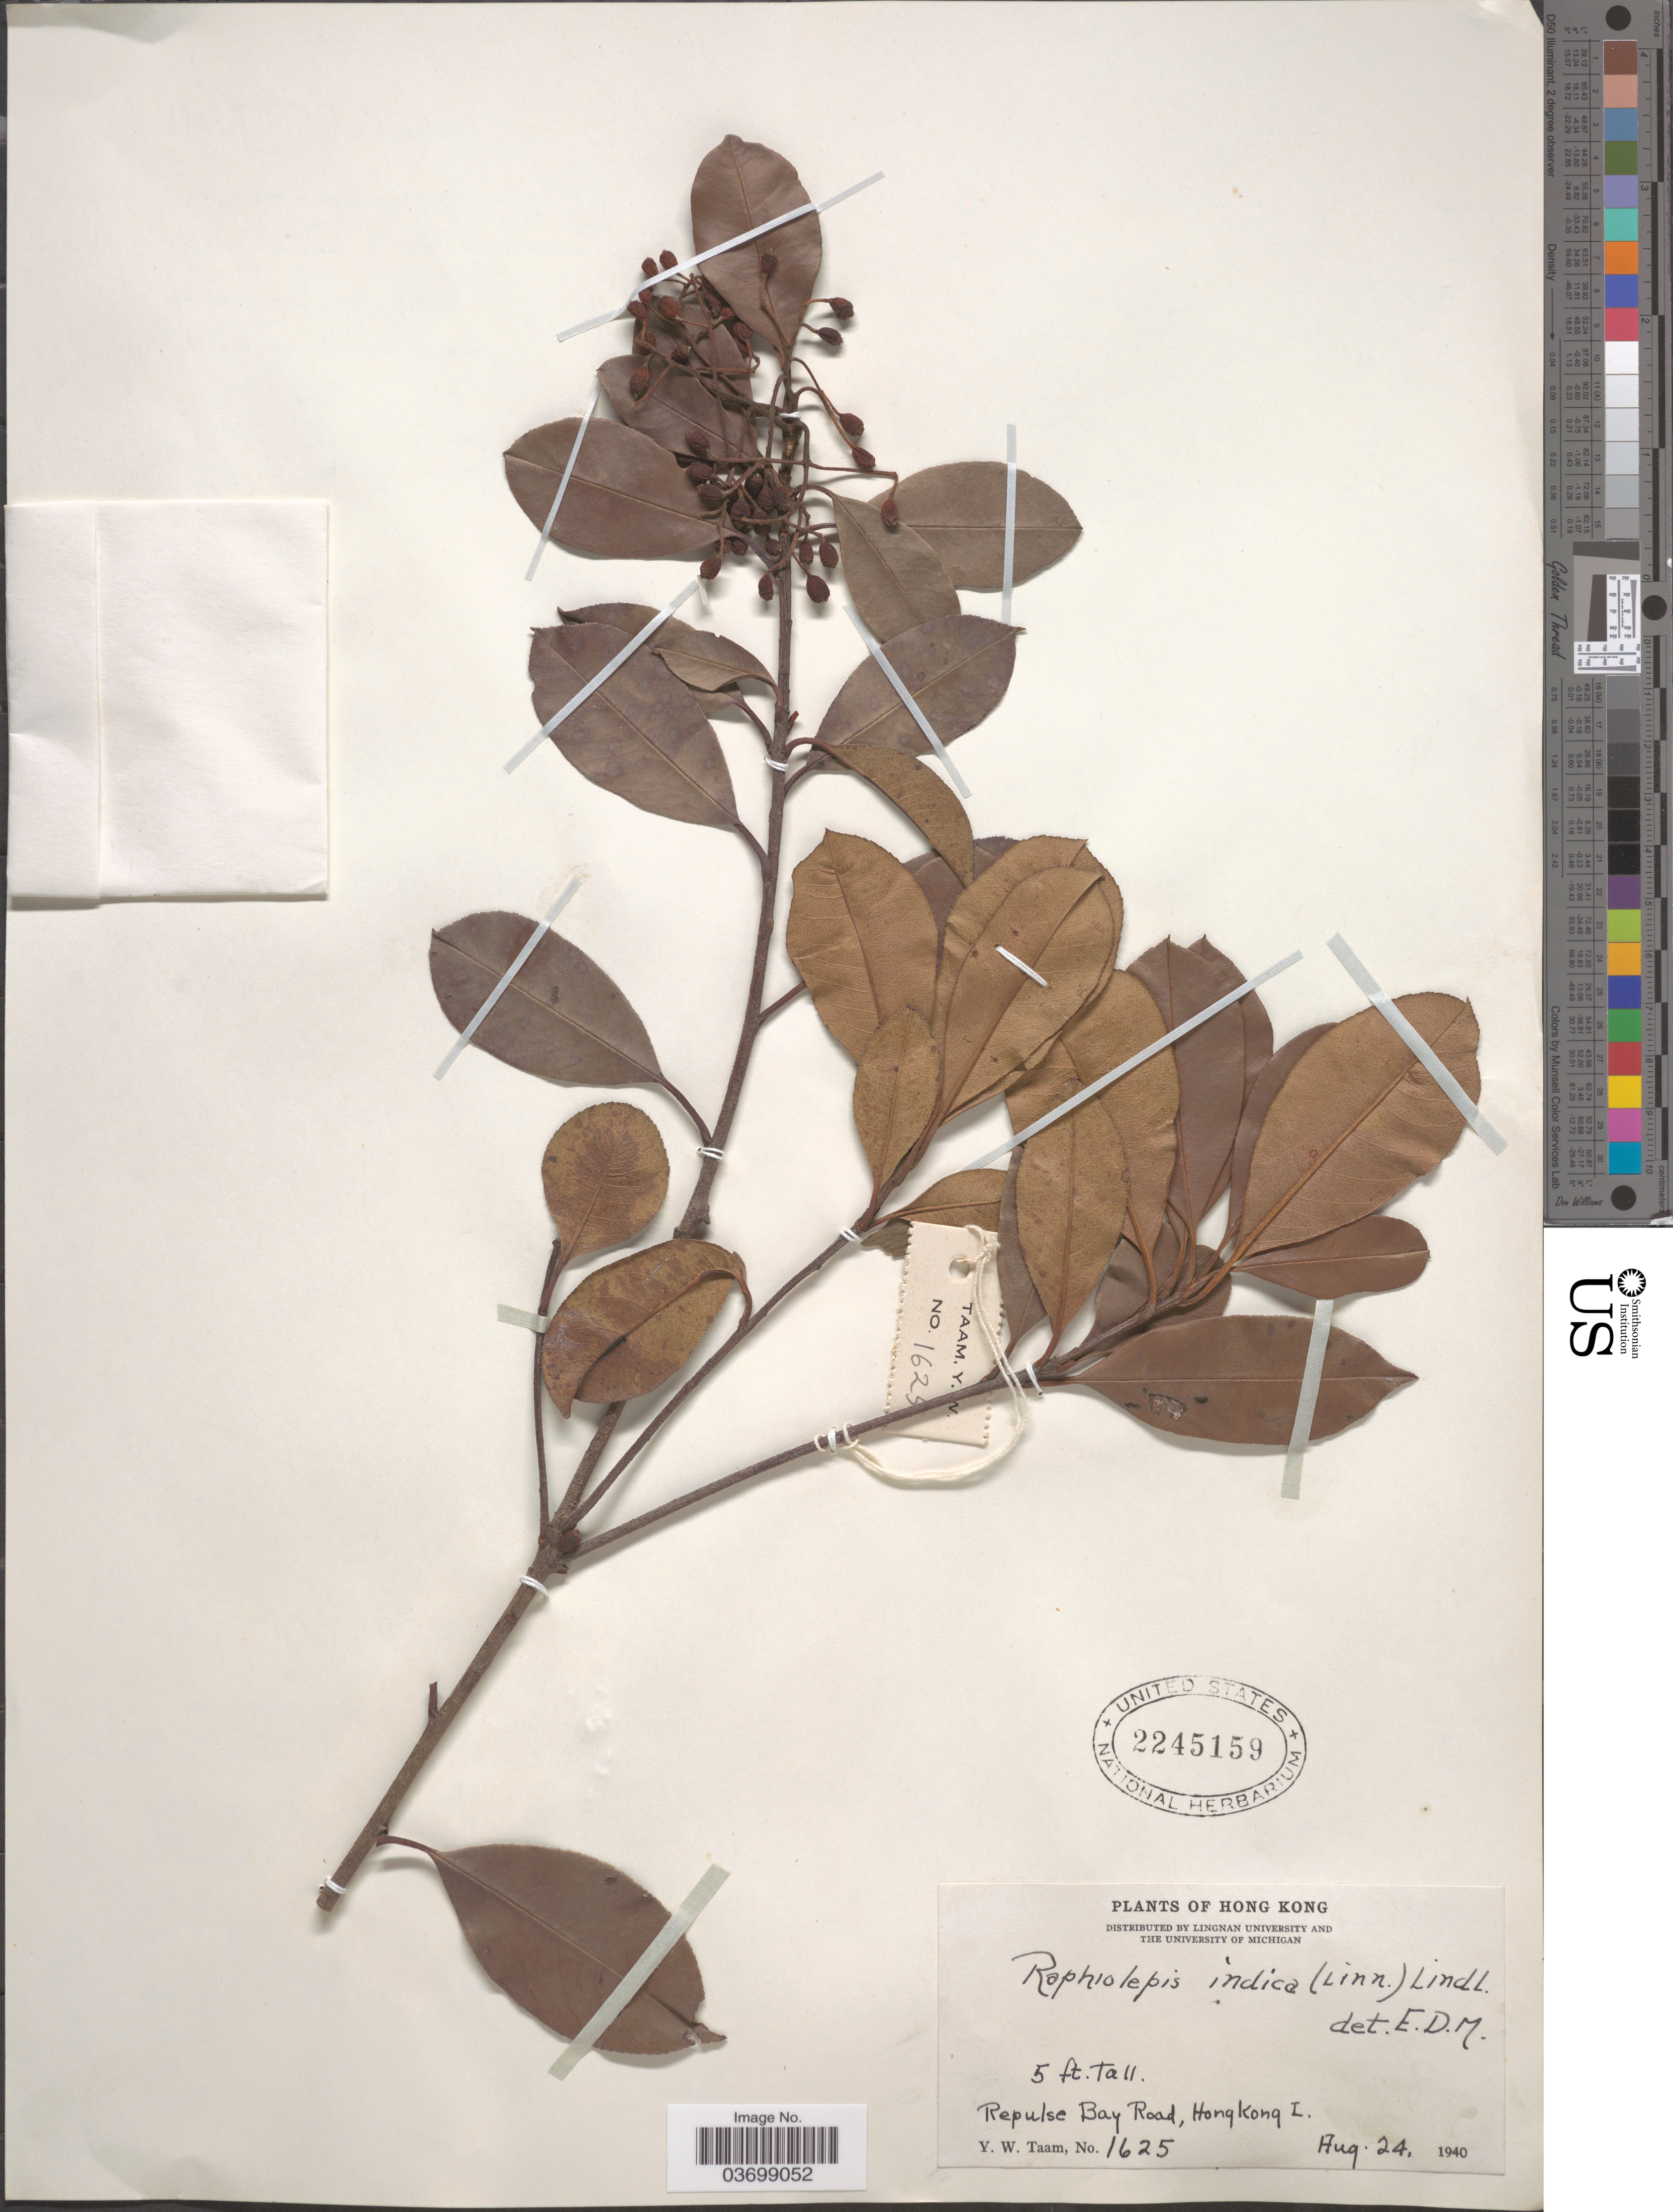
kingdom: Plantae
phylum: Tracheophyta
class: Magnoliopsida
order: Rosales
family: Rosaceae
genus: Rhaphiolepis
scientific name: Rhaphiolepis indica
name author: (L.) Lindl.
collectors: Y. W. Taam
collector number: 1625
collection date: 1940-08-24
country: China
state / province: Hong Kong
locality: Repulse Bay Road, Hong Kong I.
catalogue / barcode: US 2245159